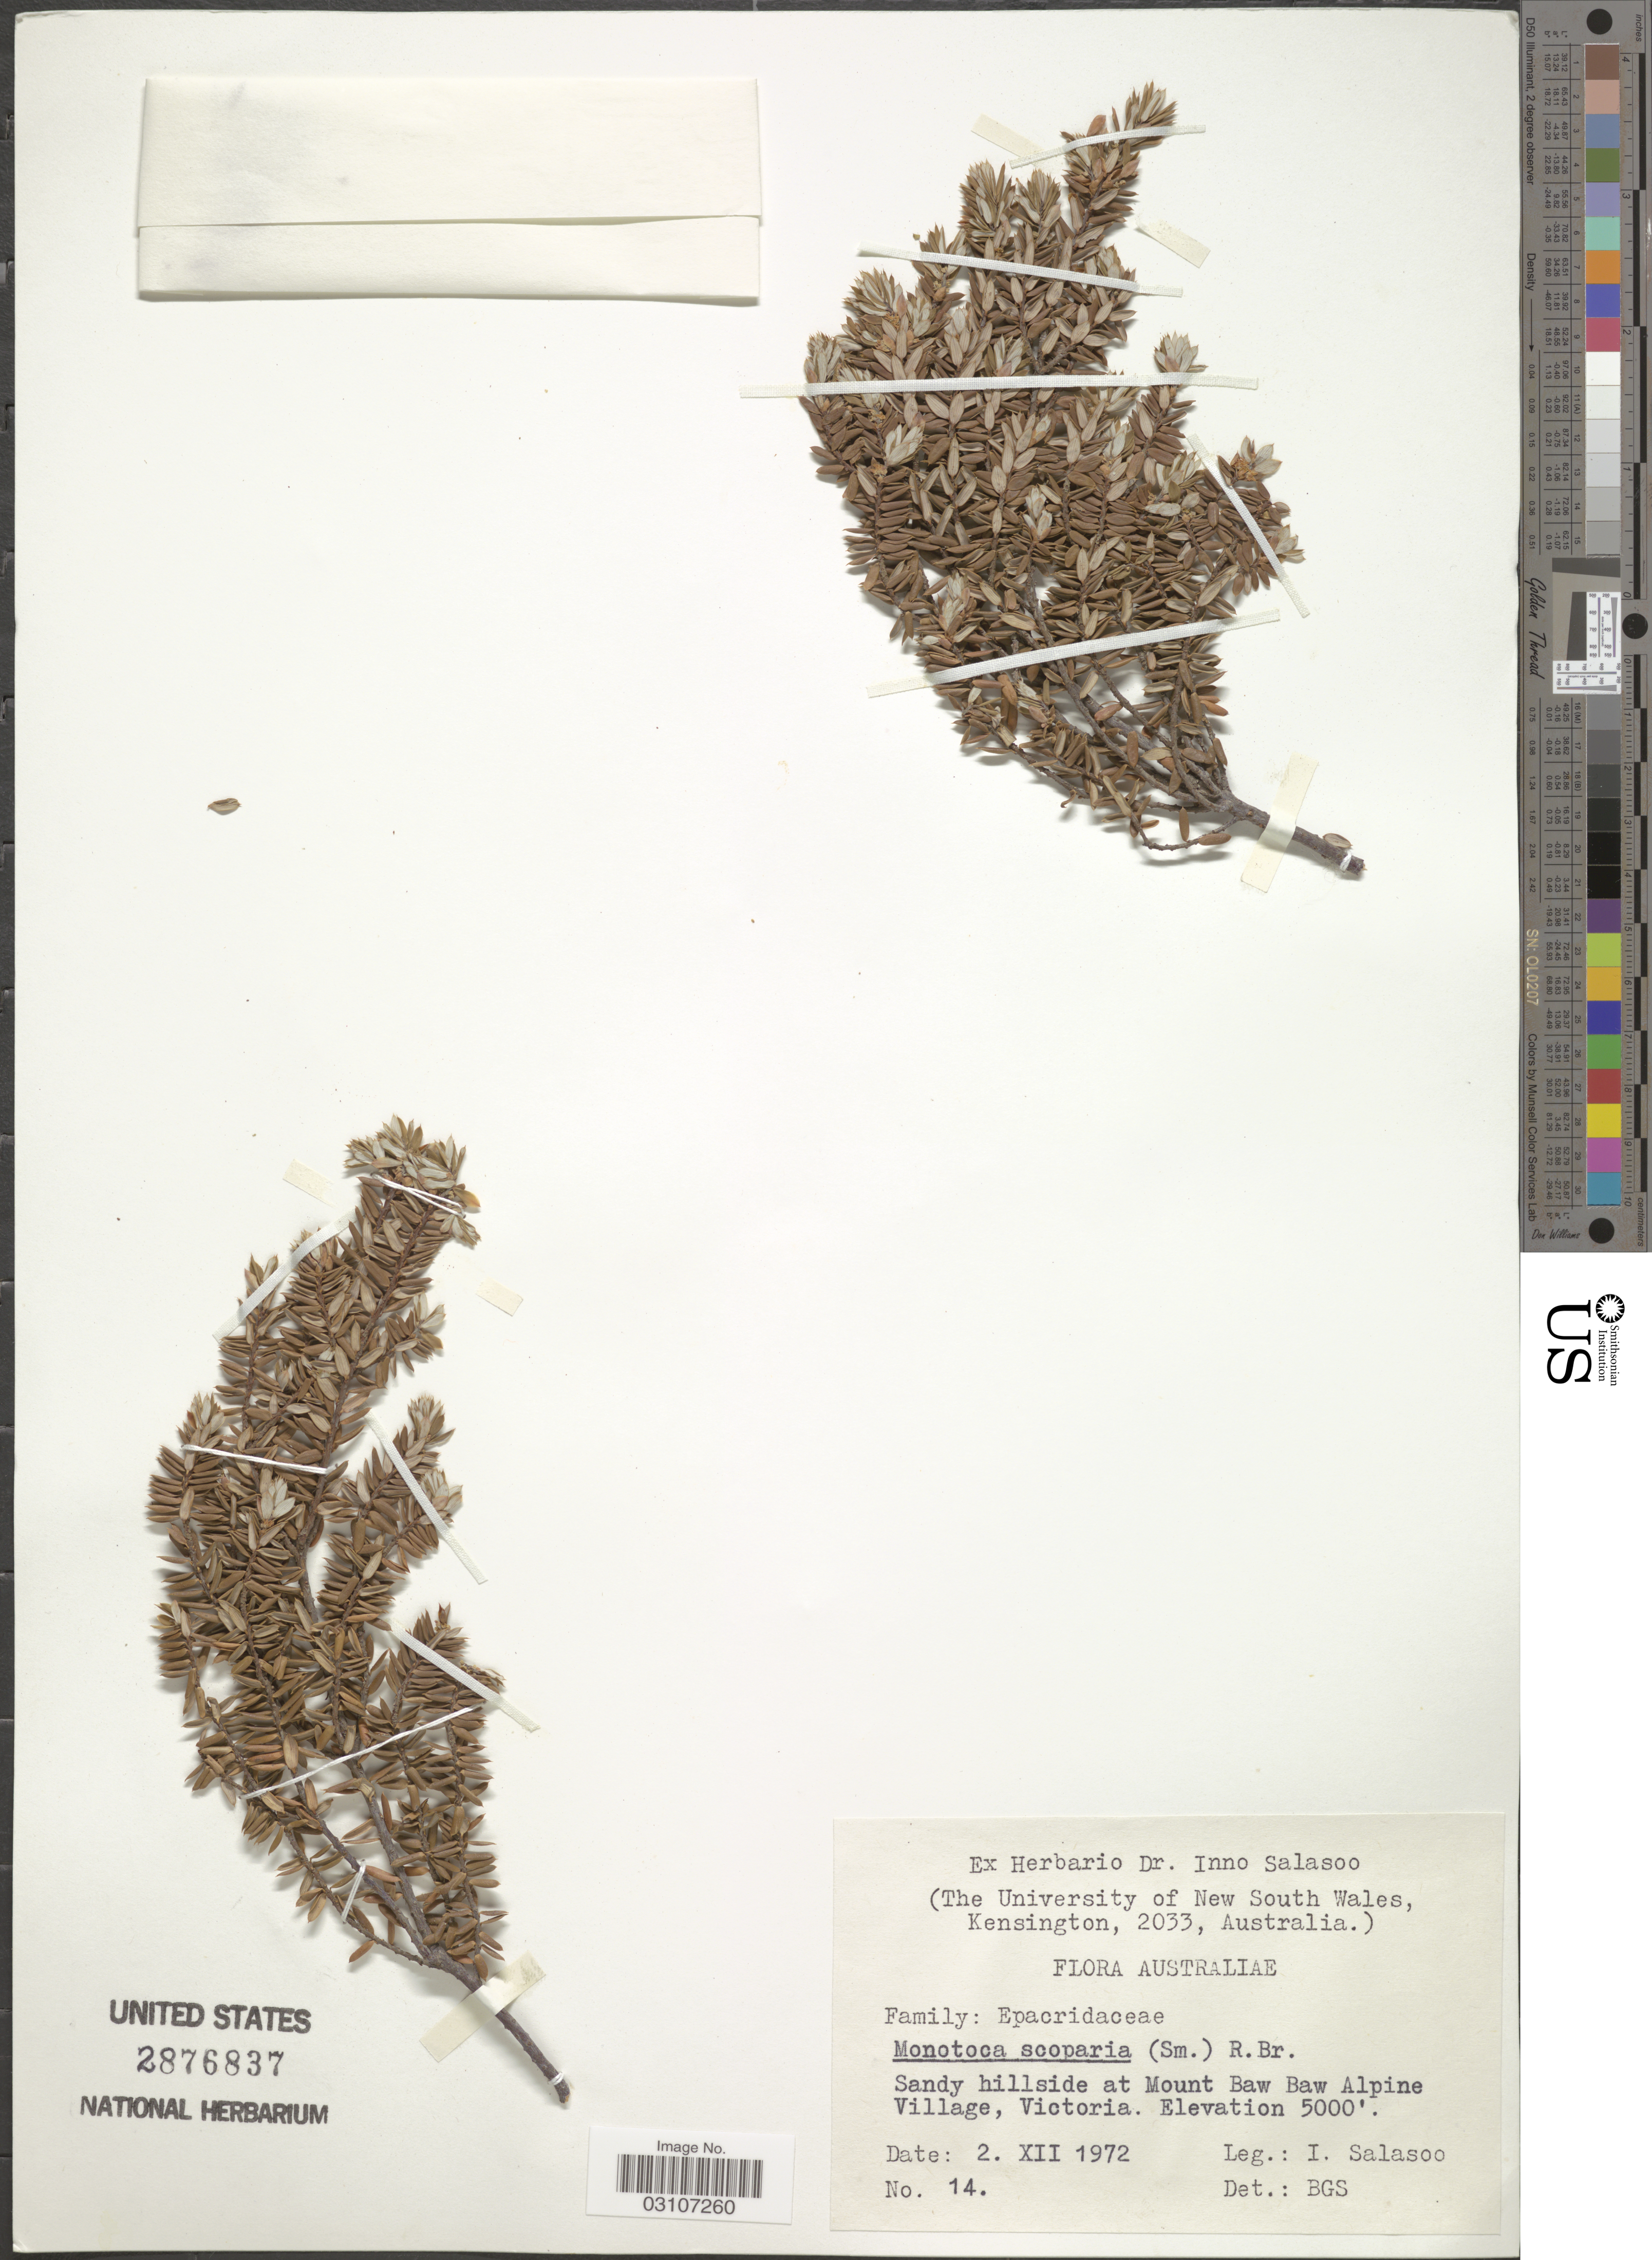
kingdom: Plantae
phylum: Tracheophyta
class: Magnoliopsida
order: Ericales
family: Ericaceae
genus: Monotoca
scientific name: Monotoca scoparia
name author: (Sm.) R. Br.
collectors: I. Salasoo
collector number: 14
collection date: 1972-12-02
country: Australia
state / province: Victoria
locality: Sandy hillside at Mount Baw Baw Alpine Village, Victoria.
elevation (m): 1524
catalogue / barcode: US 2876837